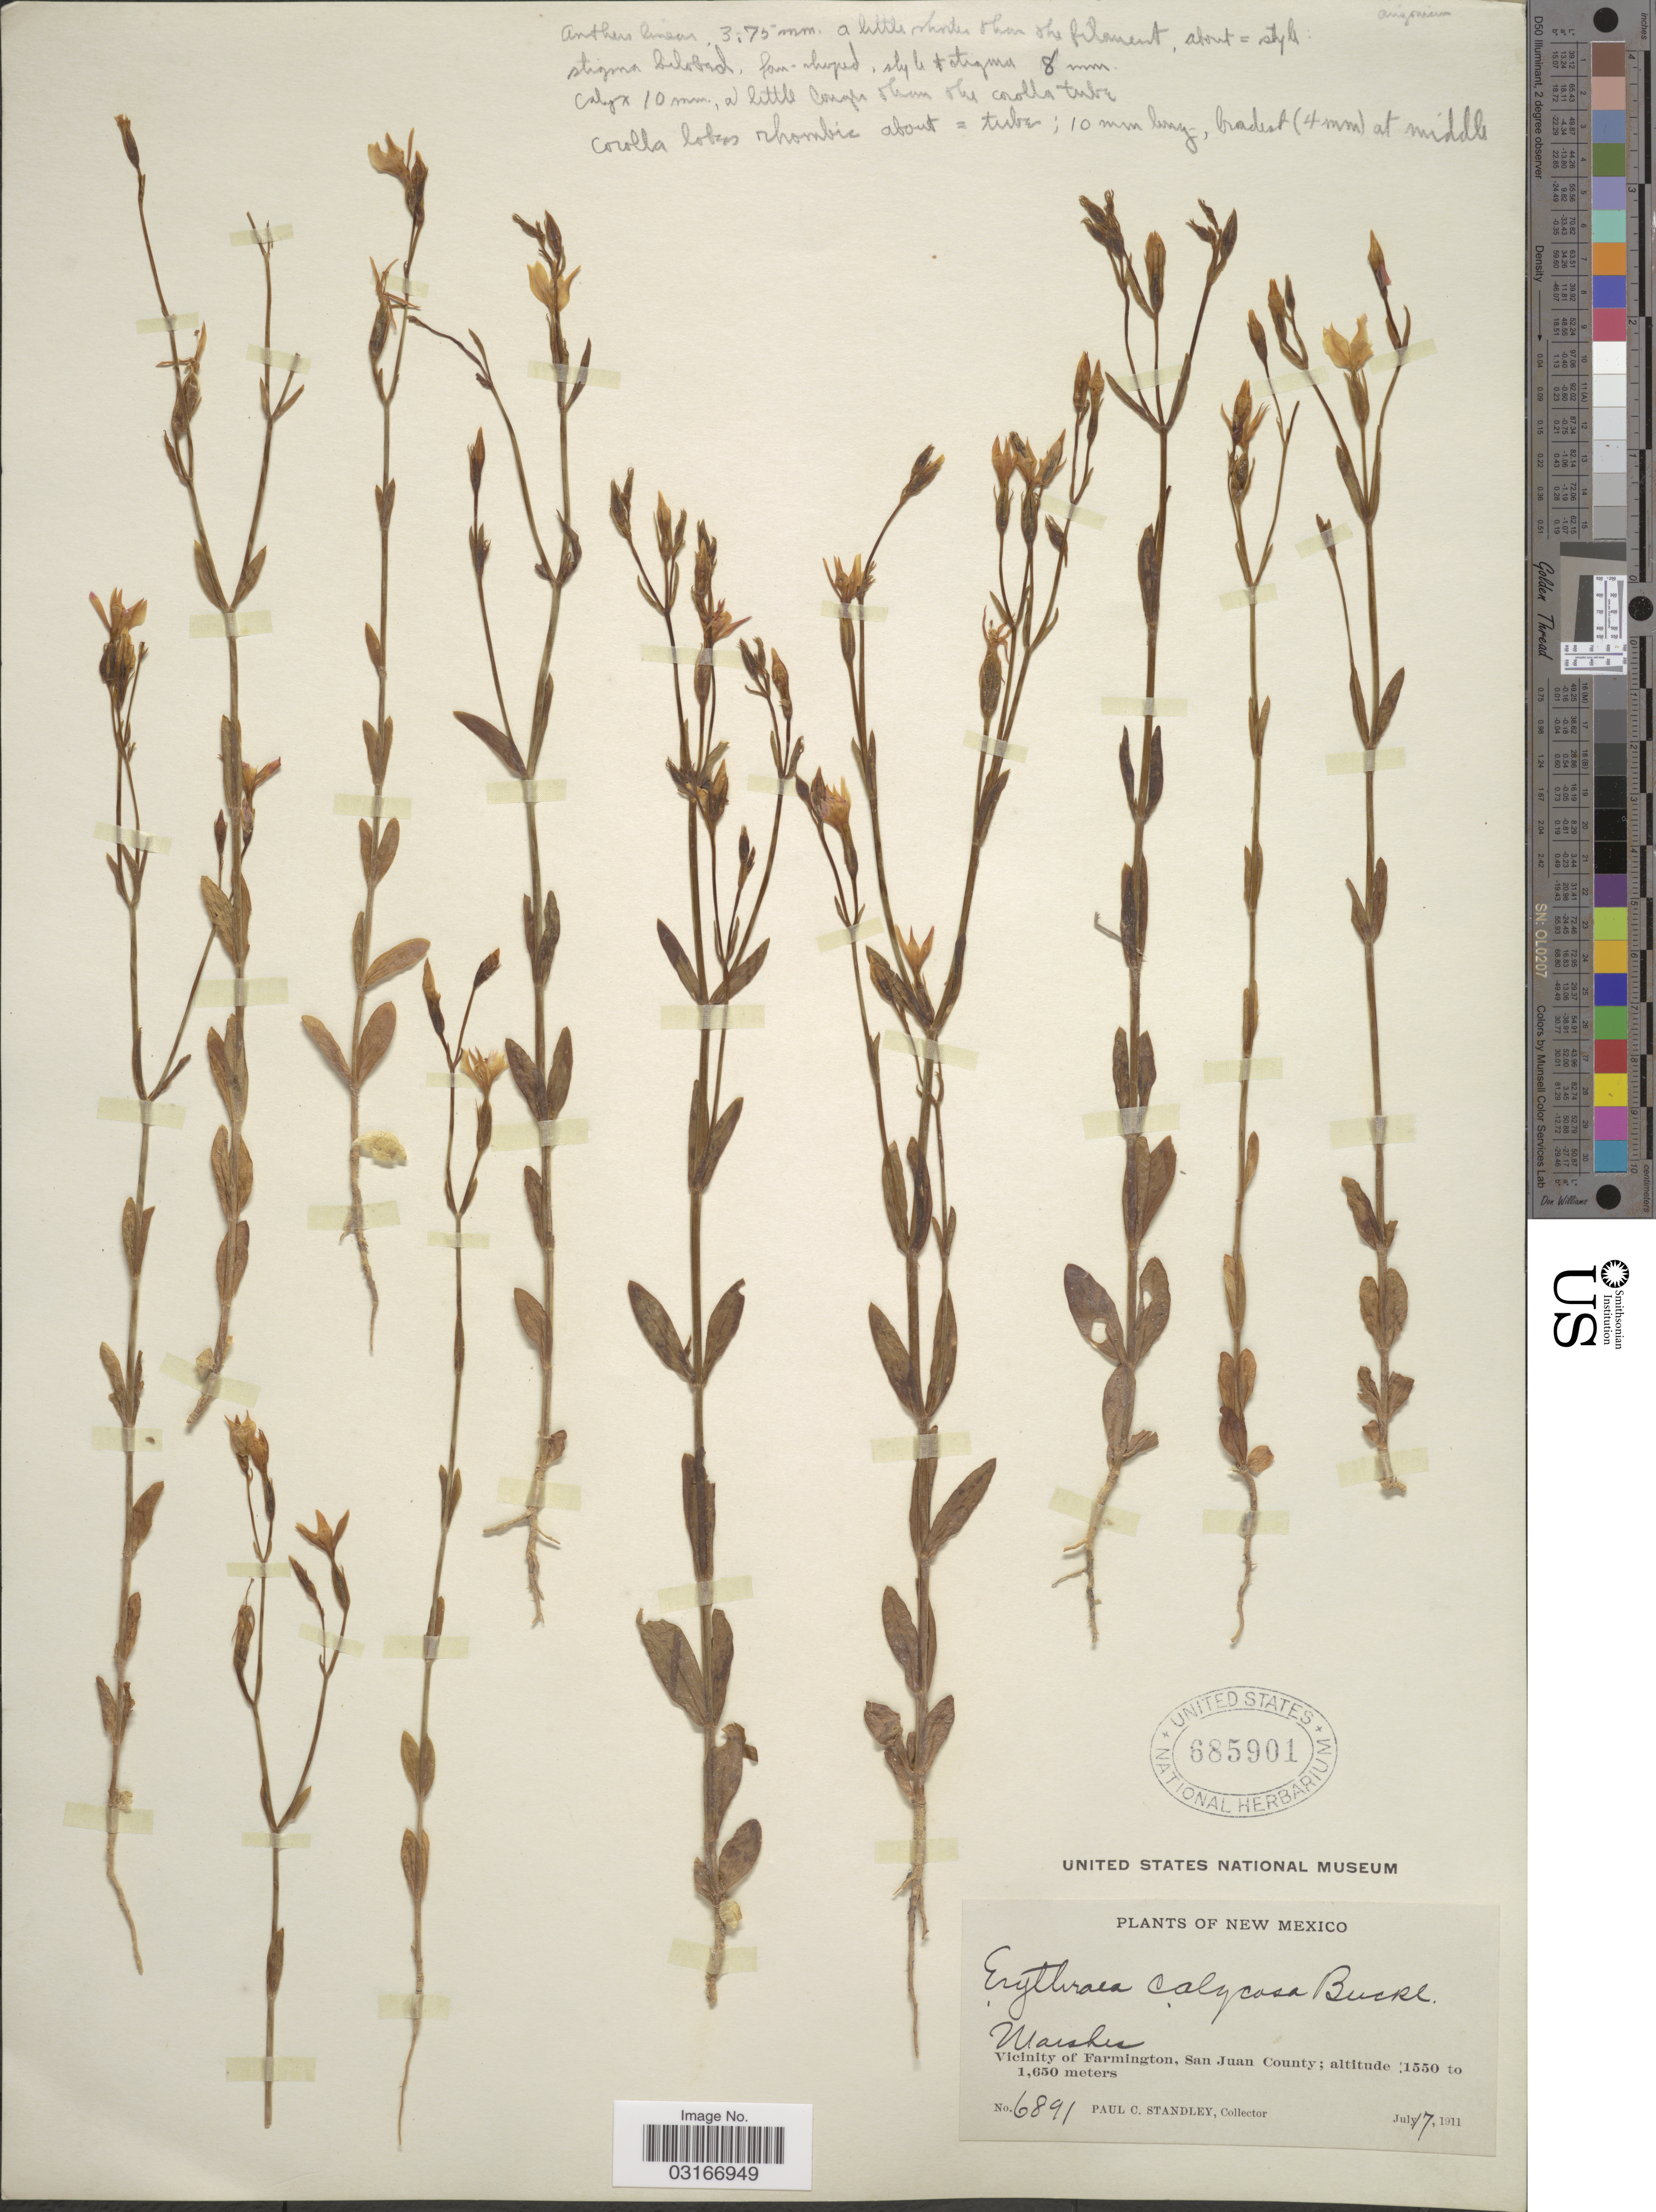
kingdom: Plantae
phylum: Tracheophyta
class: Magnoliopsida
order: Gentianales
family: Gentianaceae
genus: Centaurium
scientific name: Centaurium calycosum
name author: (Buckley) Buckley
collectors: P. C. Standley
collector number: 6891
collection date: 1911-07-17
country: United States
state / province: New Mexico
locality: Vicinity of Farmington, San Juan County.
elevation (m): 1550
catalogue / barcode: US 685901